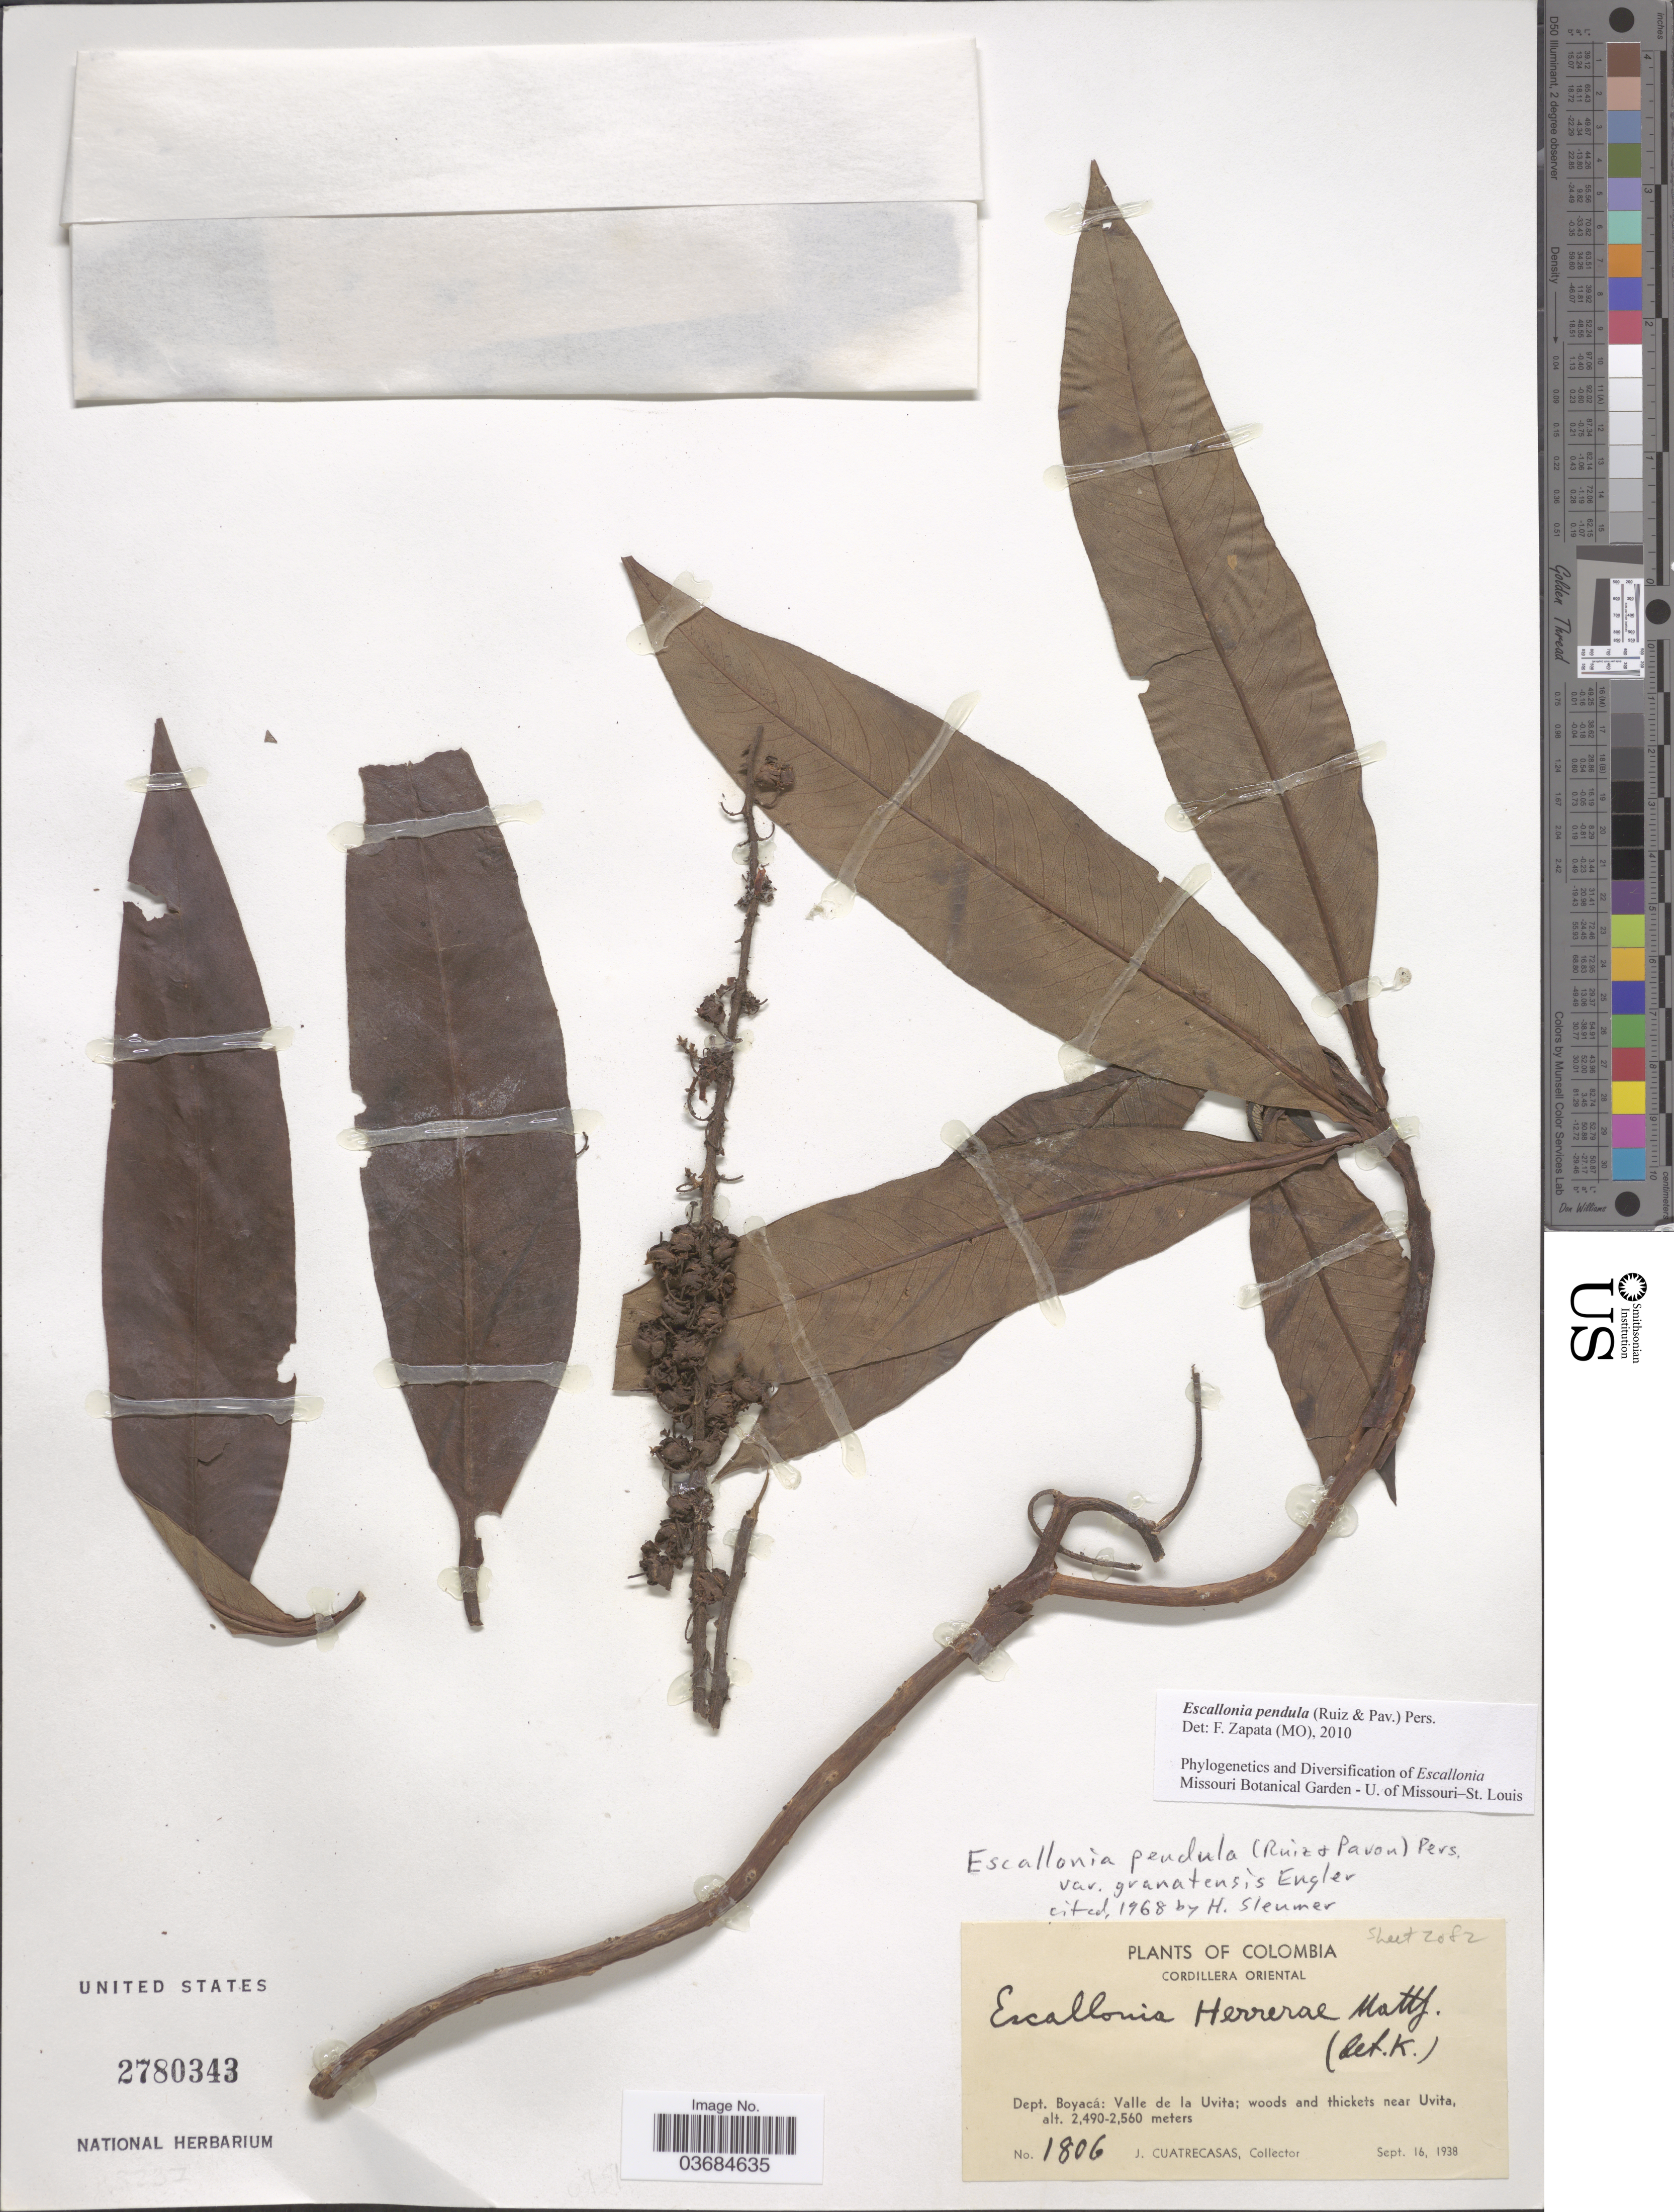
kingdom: Plantae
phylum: Tracheophyta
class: Magnoliopsida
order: Escalloniales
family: Escalloniaceae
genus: Escallonia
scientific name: Escallonia pendula var. pendula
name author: (Ruiz & Pav.) Pers.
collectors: J. Cuatrecasas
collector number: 1806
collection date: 1938-09-16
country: Colombia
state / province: Boyacá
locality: Cordillera Oriental. Dept. Boyacá: Valle de la Uvita; woods and thickets near Uvita.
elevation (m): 2490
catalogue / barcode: US 2780343